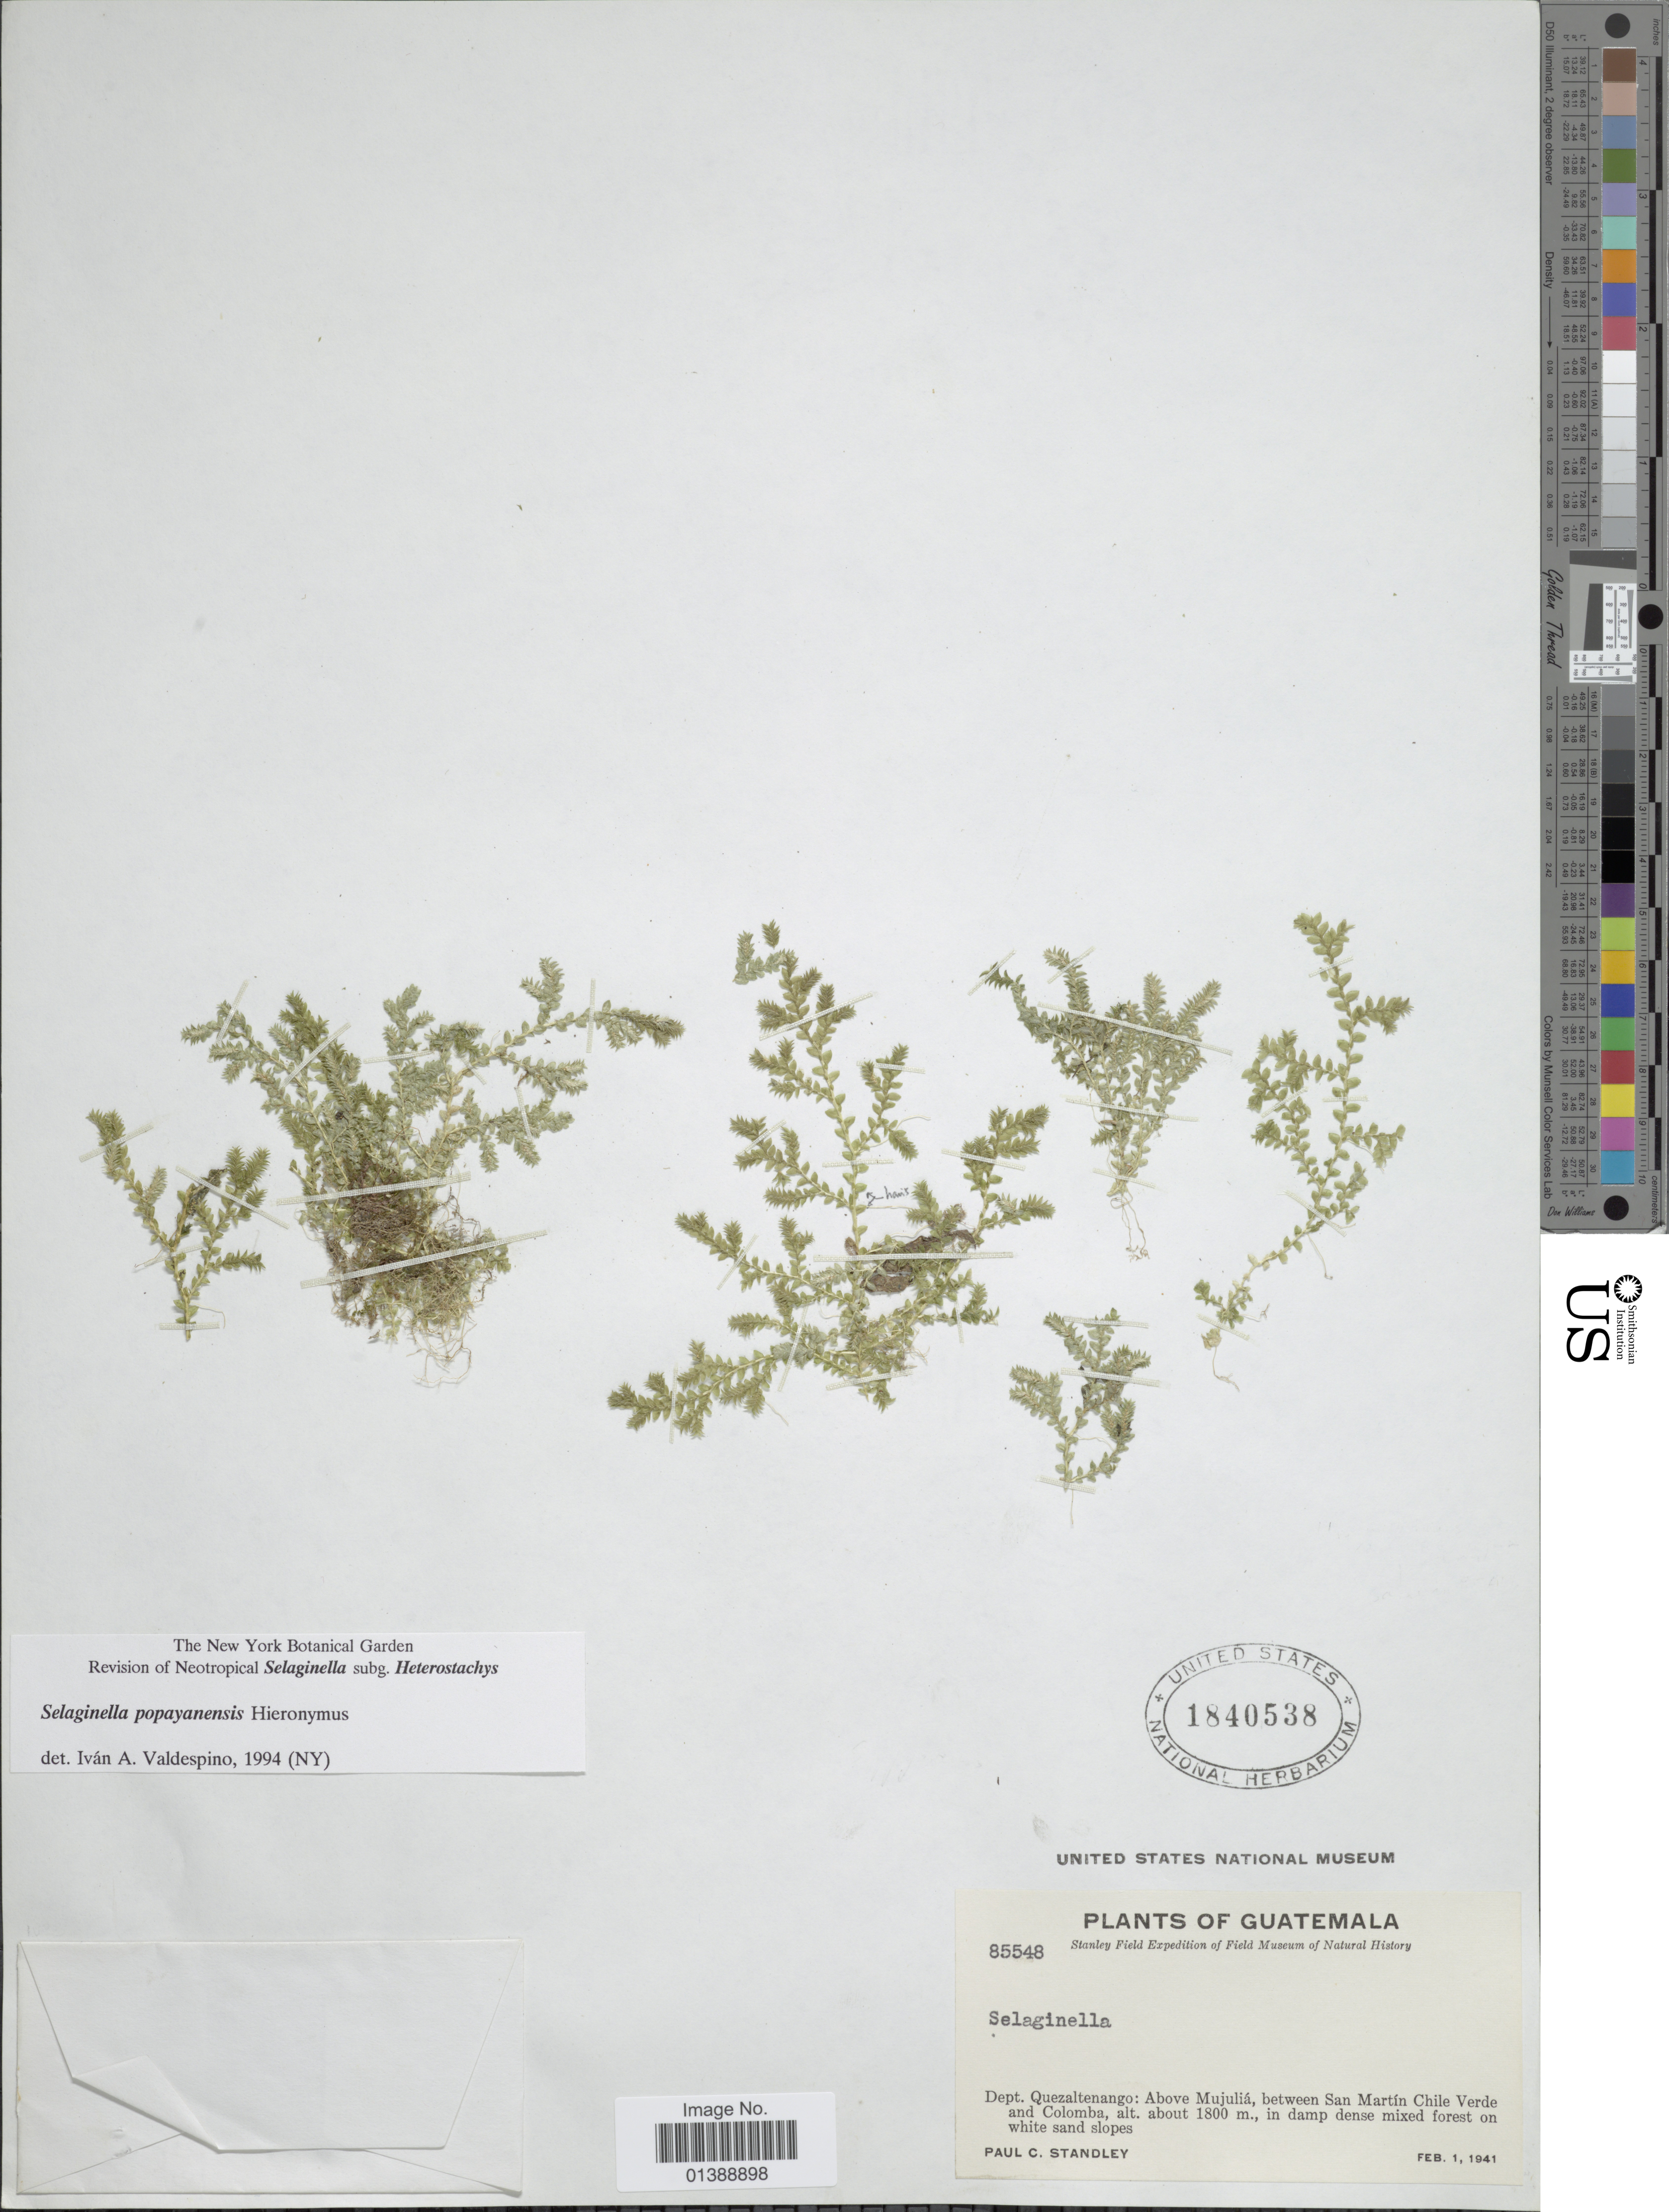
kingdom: Plantae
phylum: Tracheophyta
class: Lycopodiopsida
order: Selaginellales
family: Selaginellaceae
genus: Selaginella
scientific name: Selaginella popayanensis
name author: Hieron.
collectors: P. C. Standley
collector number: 85548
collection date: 1941-02-01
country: Guatemala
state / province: Quetzaltenango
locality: Above Mujulía, between San Martín Chile vewrde and Colomba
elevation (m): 1800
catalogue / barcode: US 1840538